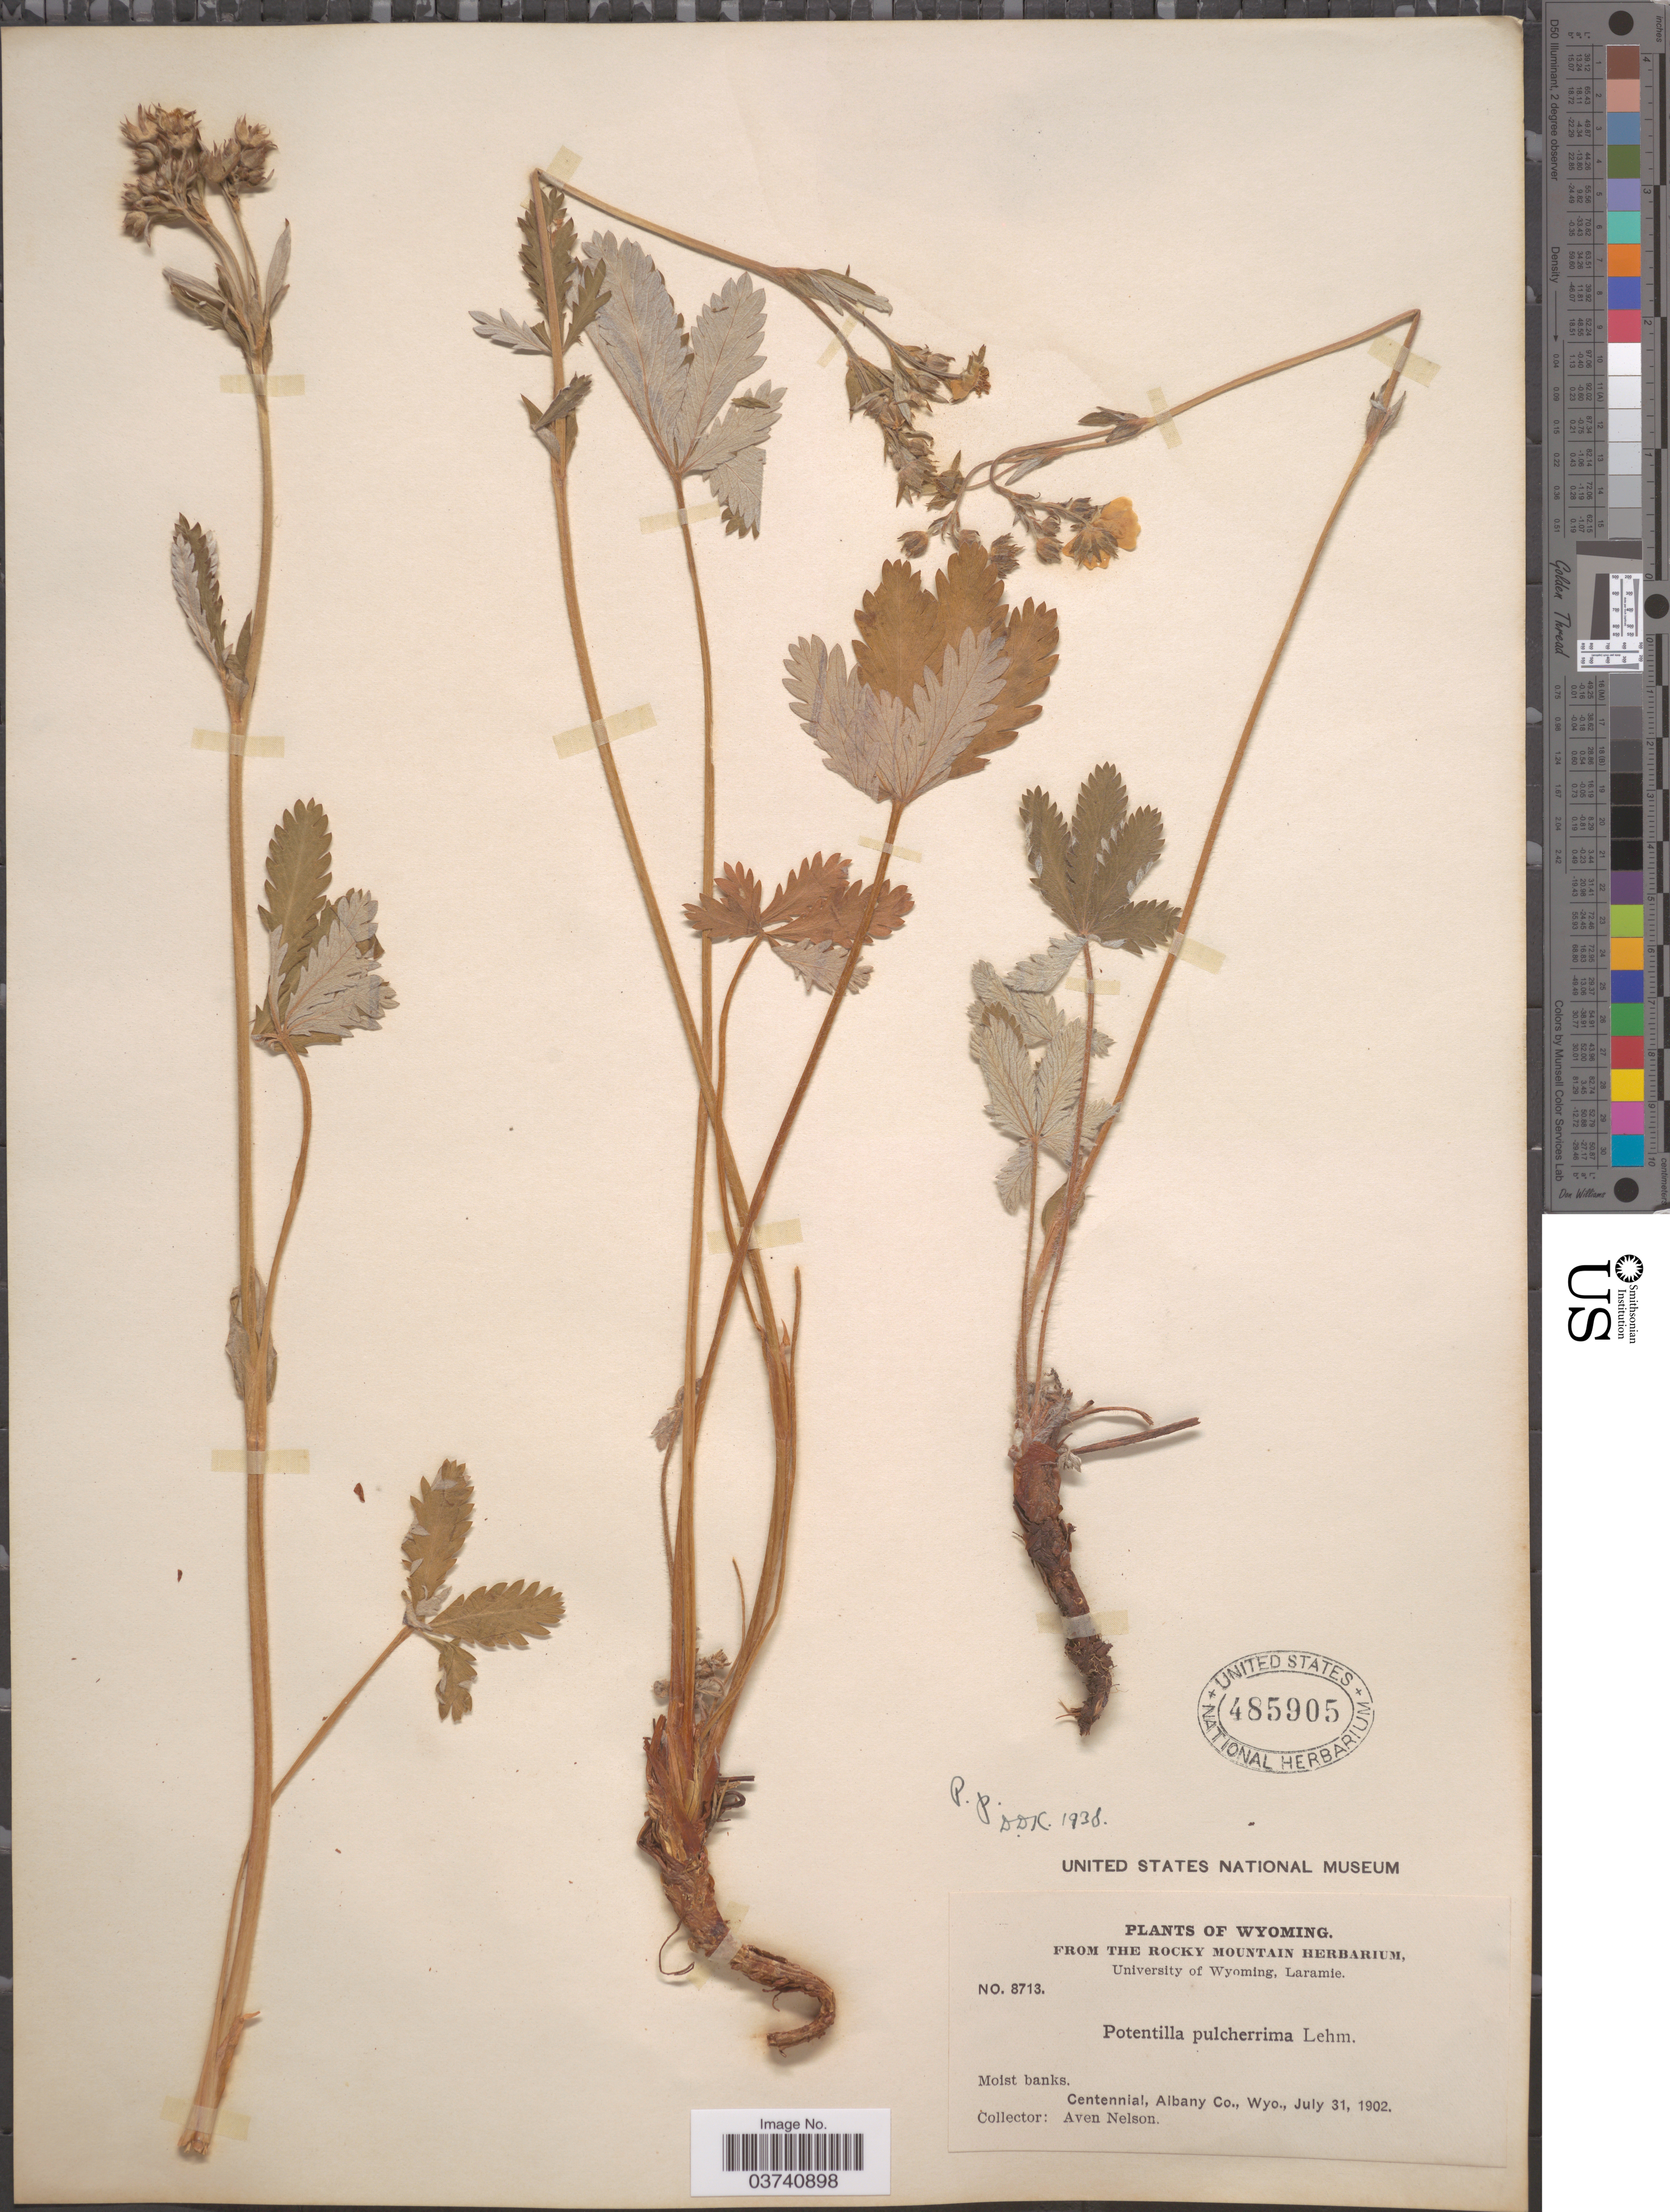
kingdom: Plantae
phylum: Tracheophyta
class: Magnoliopsida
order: Rosales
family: Rosaceae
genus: Potentilla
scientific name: Potentilla pulcherrima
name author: Lehm.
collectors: A. Nelson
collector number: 8713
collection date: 1902-07-31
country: United States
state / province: Wyoming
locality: Centennial, Albany Co.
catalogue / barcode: US 485905